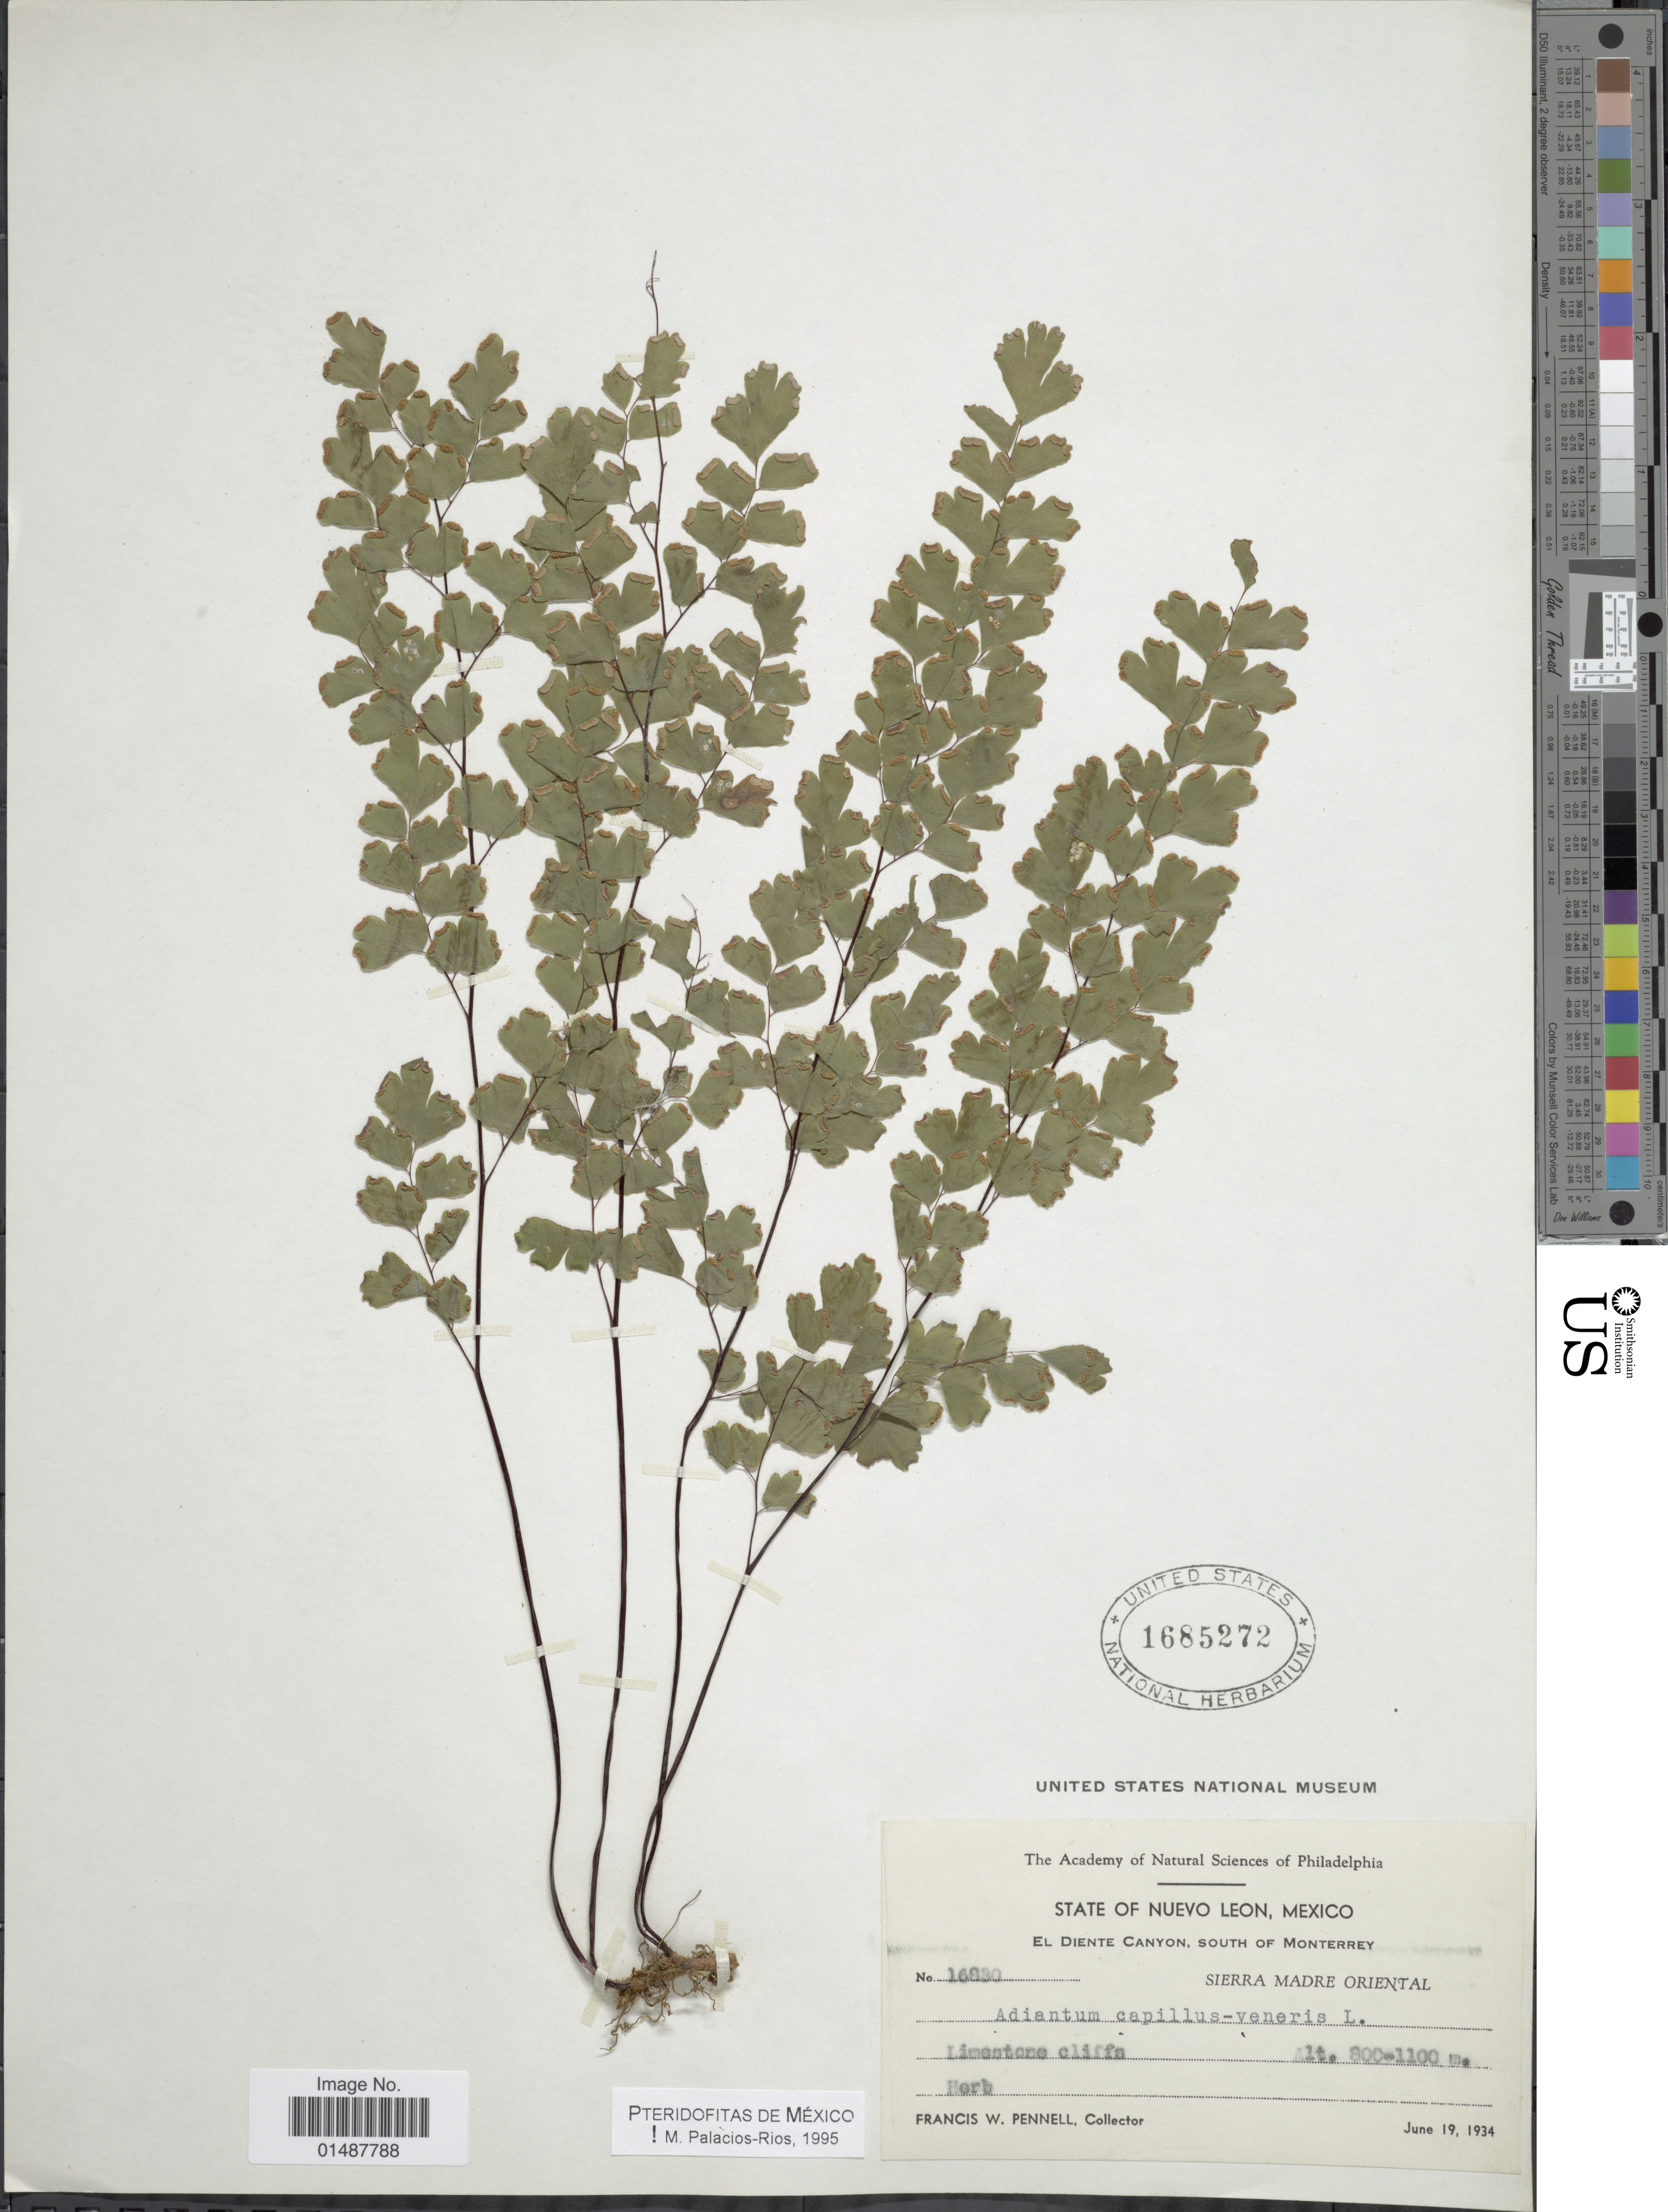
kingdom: Plantae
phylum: Tracheophyta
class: Polypodiopsida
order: Polypodiales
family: Pteridaceae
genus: Adiantum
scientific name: Adiantum capillus-veneris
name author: L.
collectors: F. W. Pennell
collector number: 16830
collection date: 1934-06-19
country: Mexico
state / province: Nuevo León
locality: El Diente canyon, Sierra Madre Oriental, Limestone Cliffs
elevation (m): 800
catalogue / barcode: US 1685272